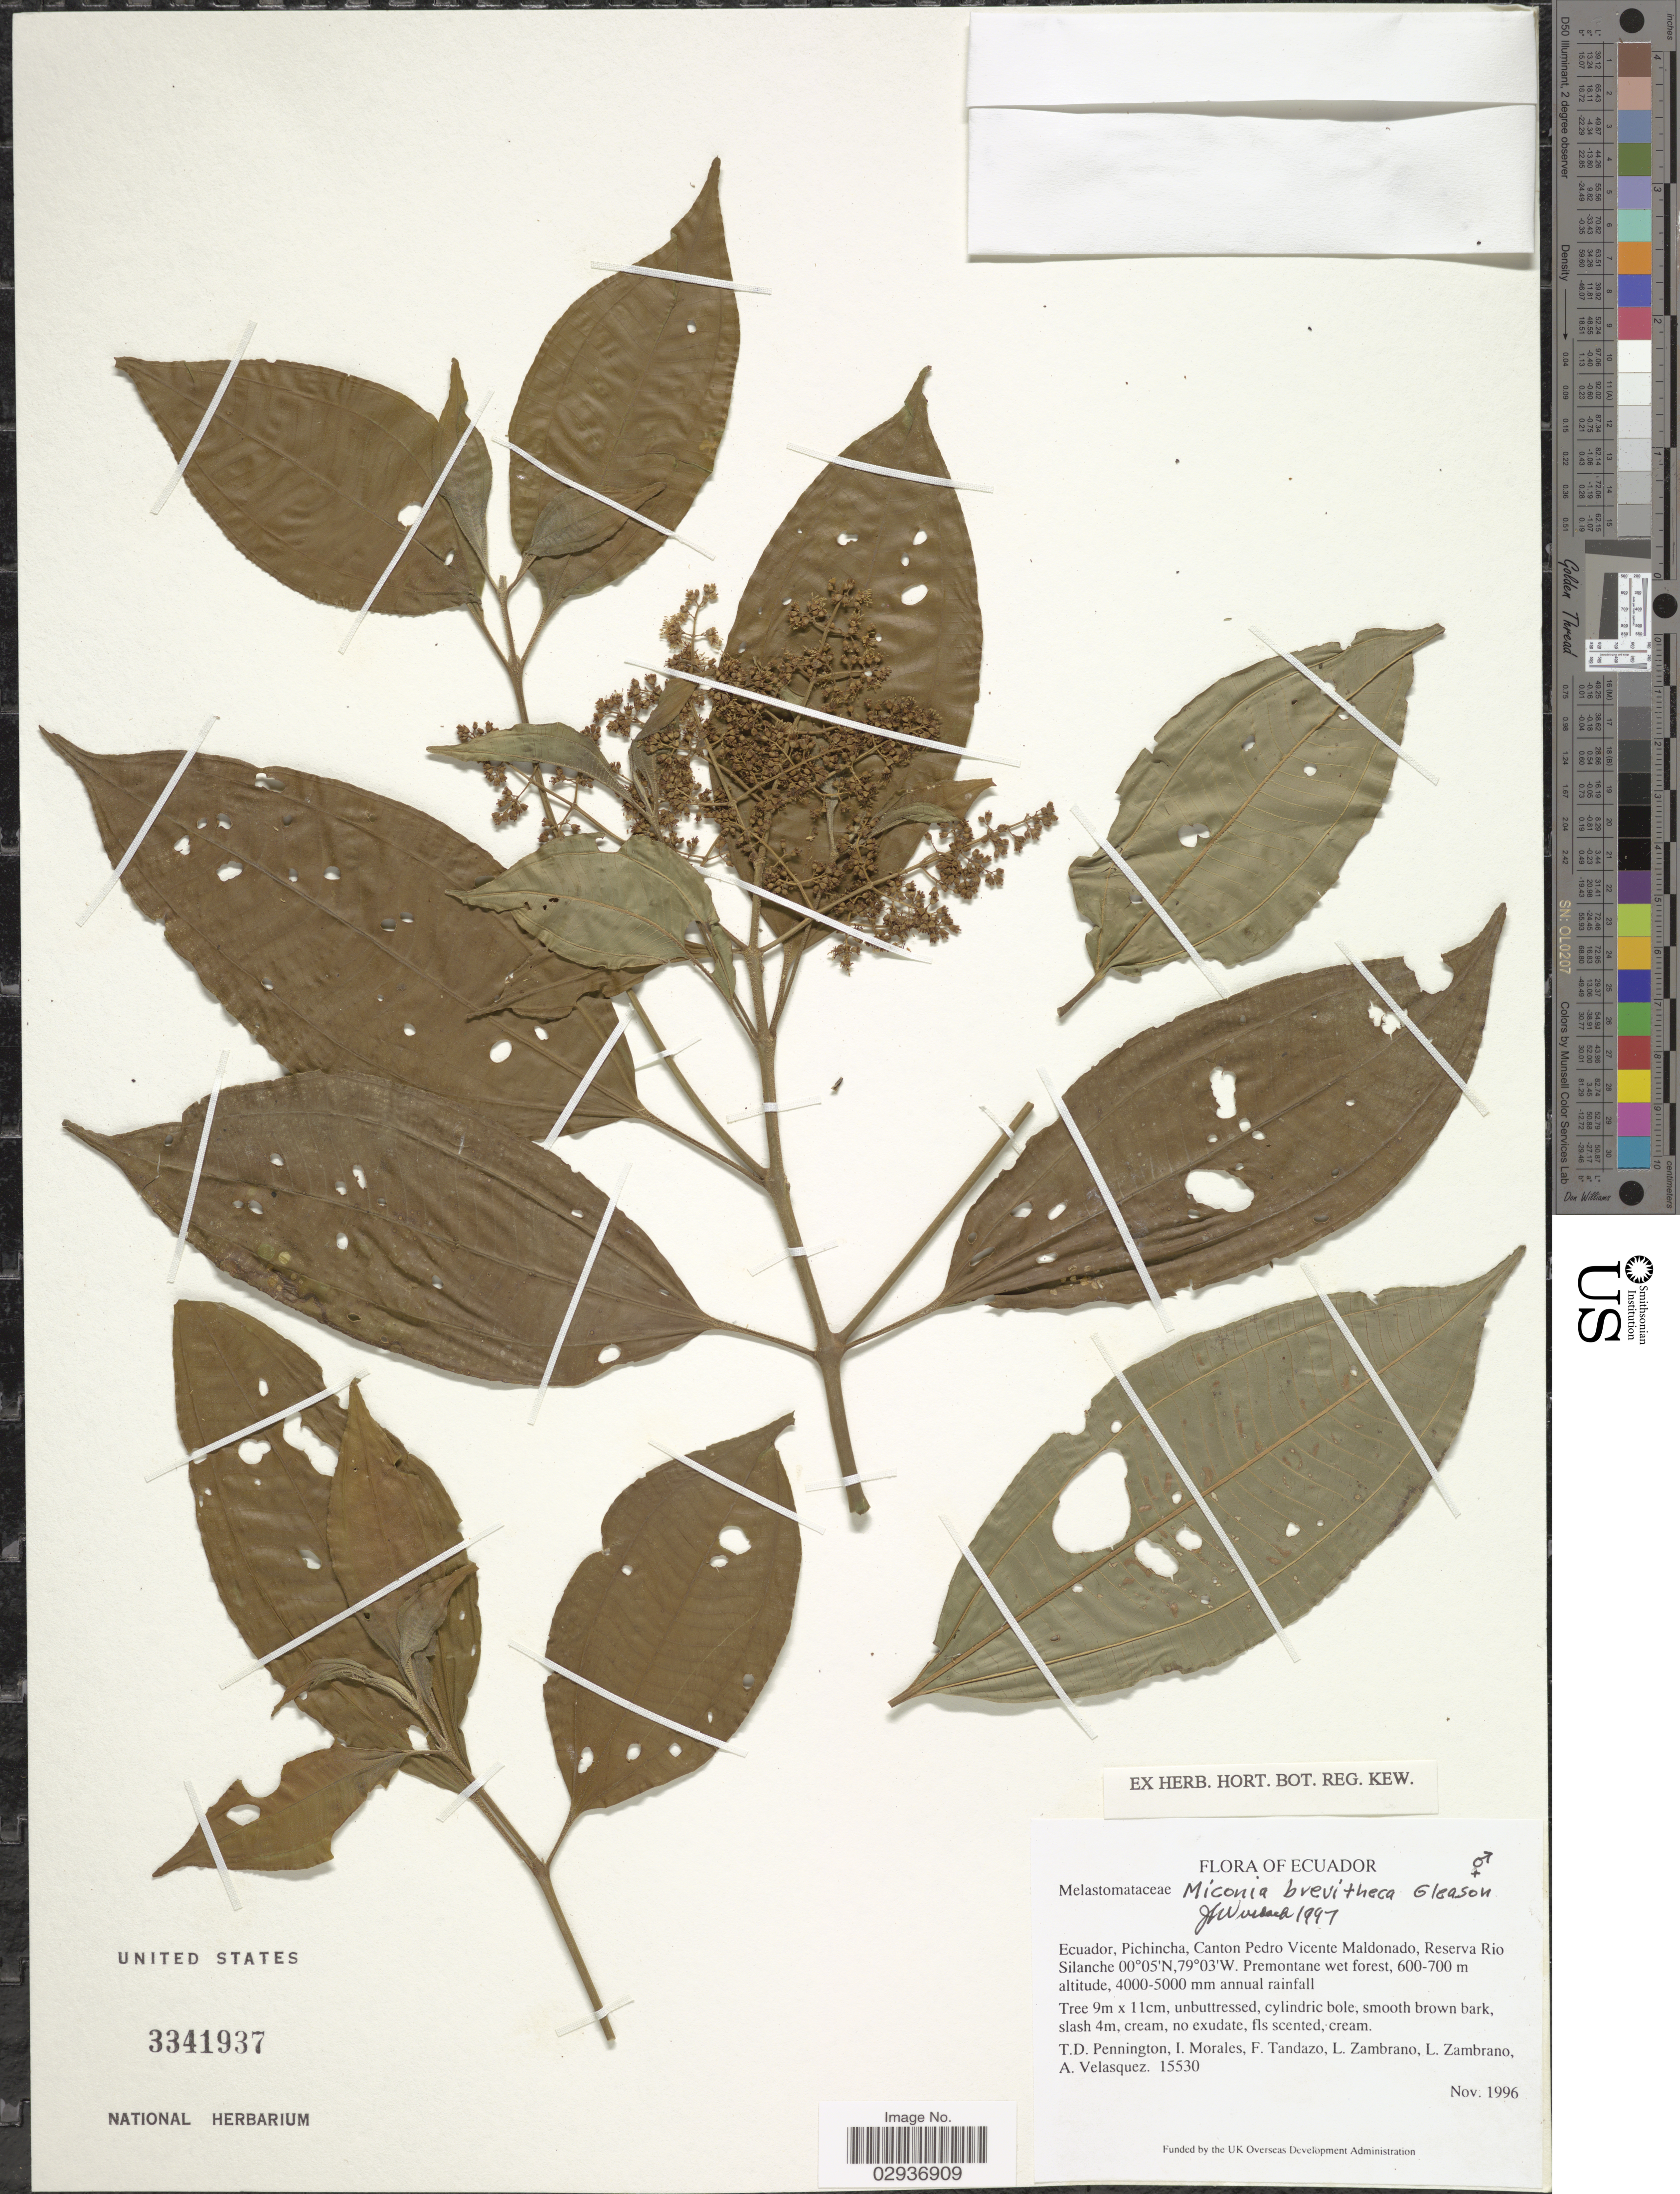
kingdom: Plantae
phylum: Tracheophyta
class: Magnoliopsida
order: Myrtales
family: Melastomataceae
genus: Miconia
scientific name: Miconia brevitheca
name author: Gleason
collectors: T. D. Pennington, I. Morales, F. Tandazo, L. Zambrano & et al.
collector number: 15530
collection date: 1996-11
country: Ecuador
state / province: Pichincha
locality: Canton Pedro Vicente Maldonado, Reserva Rio Silanche.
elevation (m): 600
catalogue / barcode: US 3341937